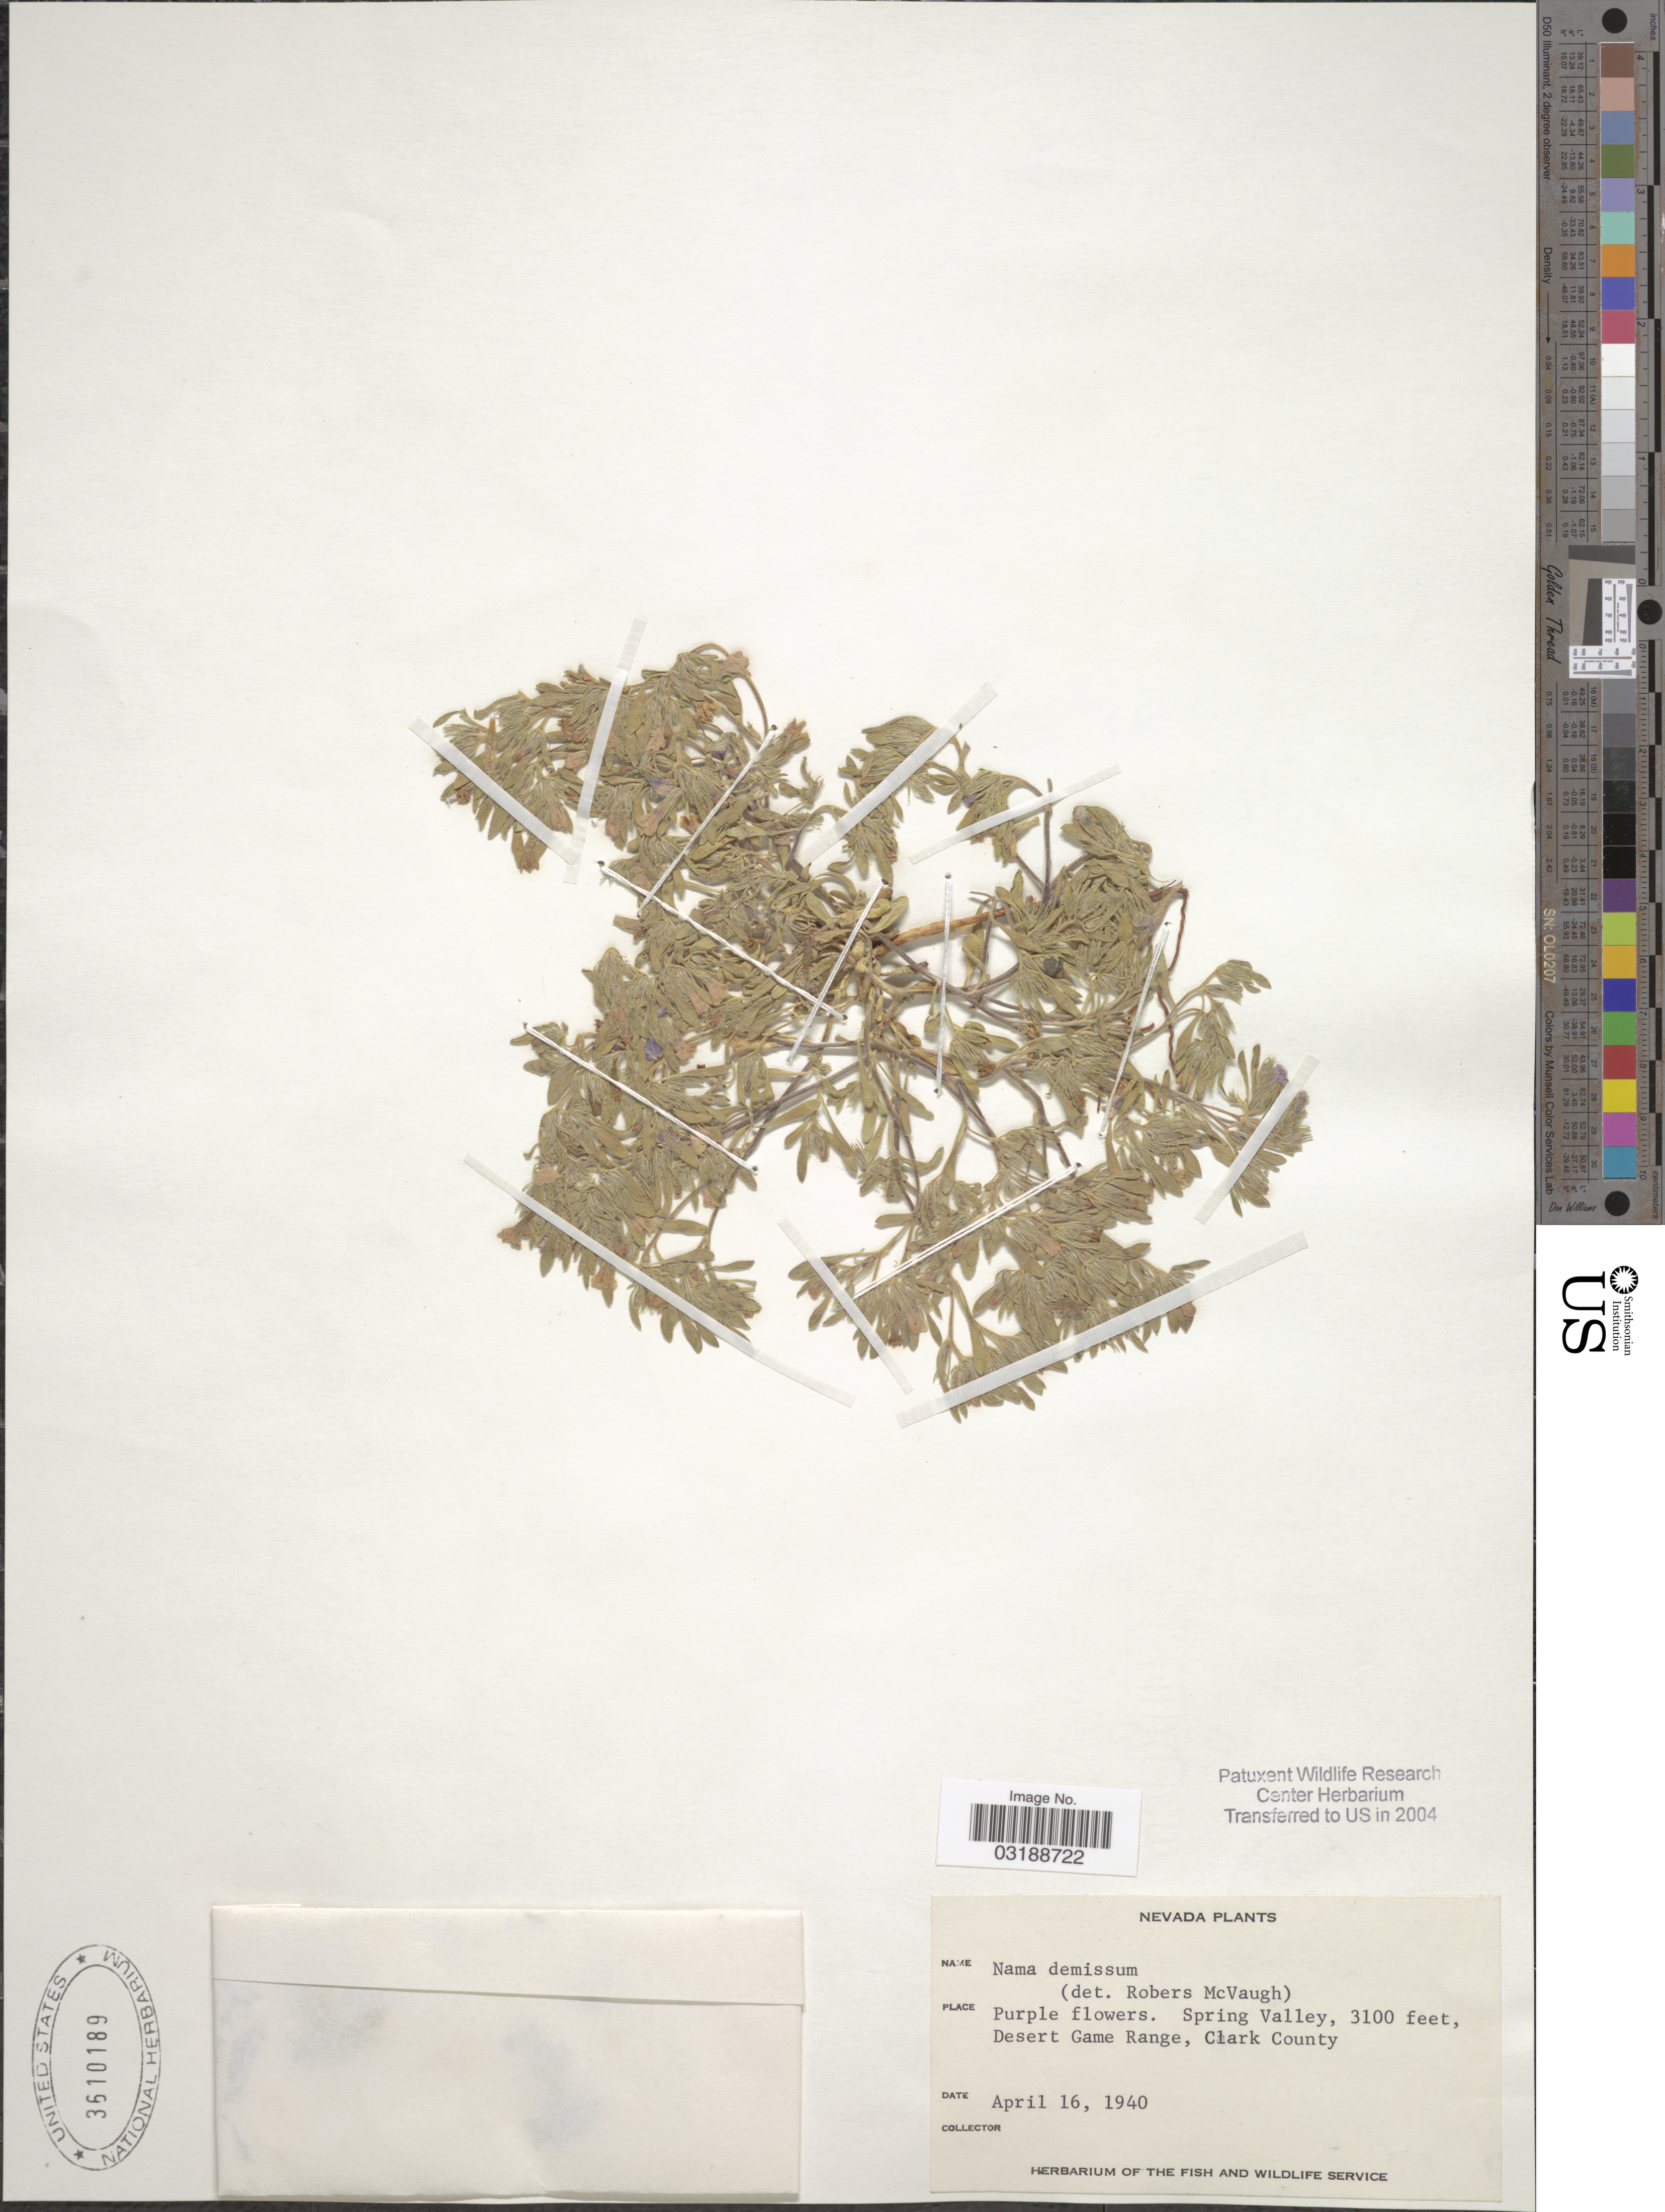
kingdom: Plantae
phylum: Tracheophyta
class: Magnoliopsida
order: Boraginales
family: Namaceae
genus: Nama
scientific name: Nama sp.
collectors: Ex herb. Fish and Wildlife Service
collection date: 1940-04-16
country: United States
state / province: Nevada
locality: Spring Valley, Desert Game Range, Clark County.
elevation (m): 945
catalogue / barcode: US 3610189